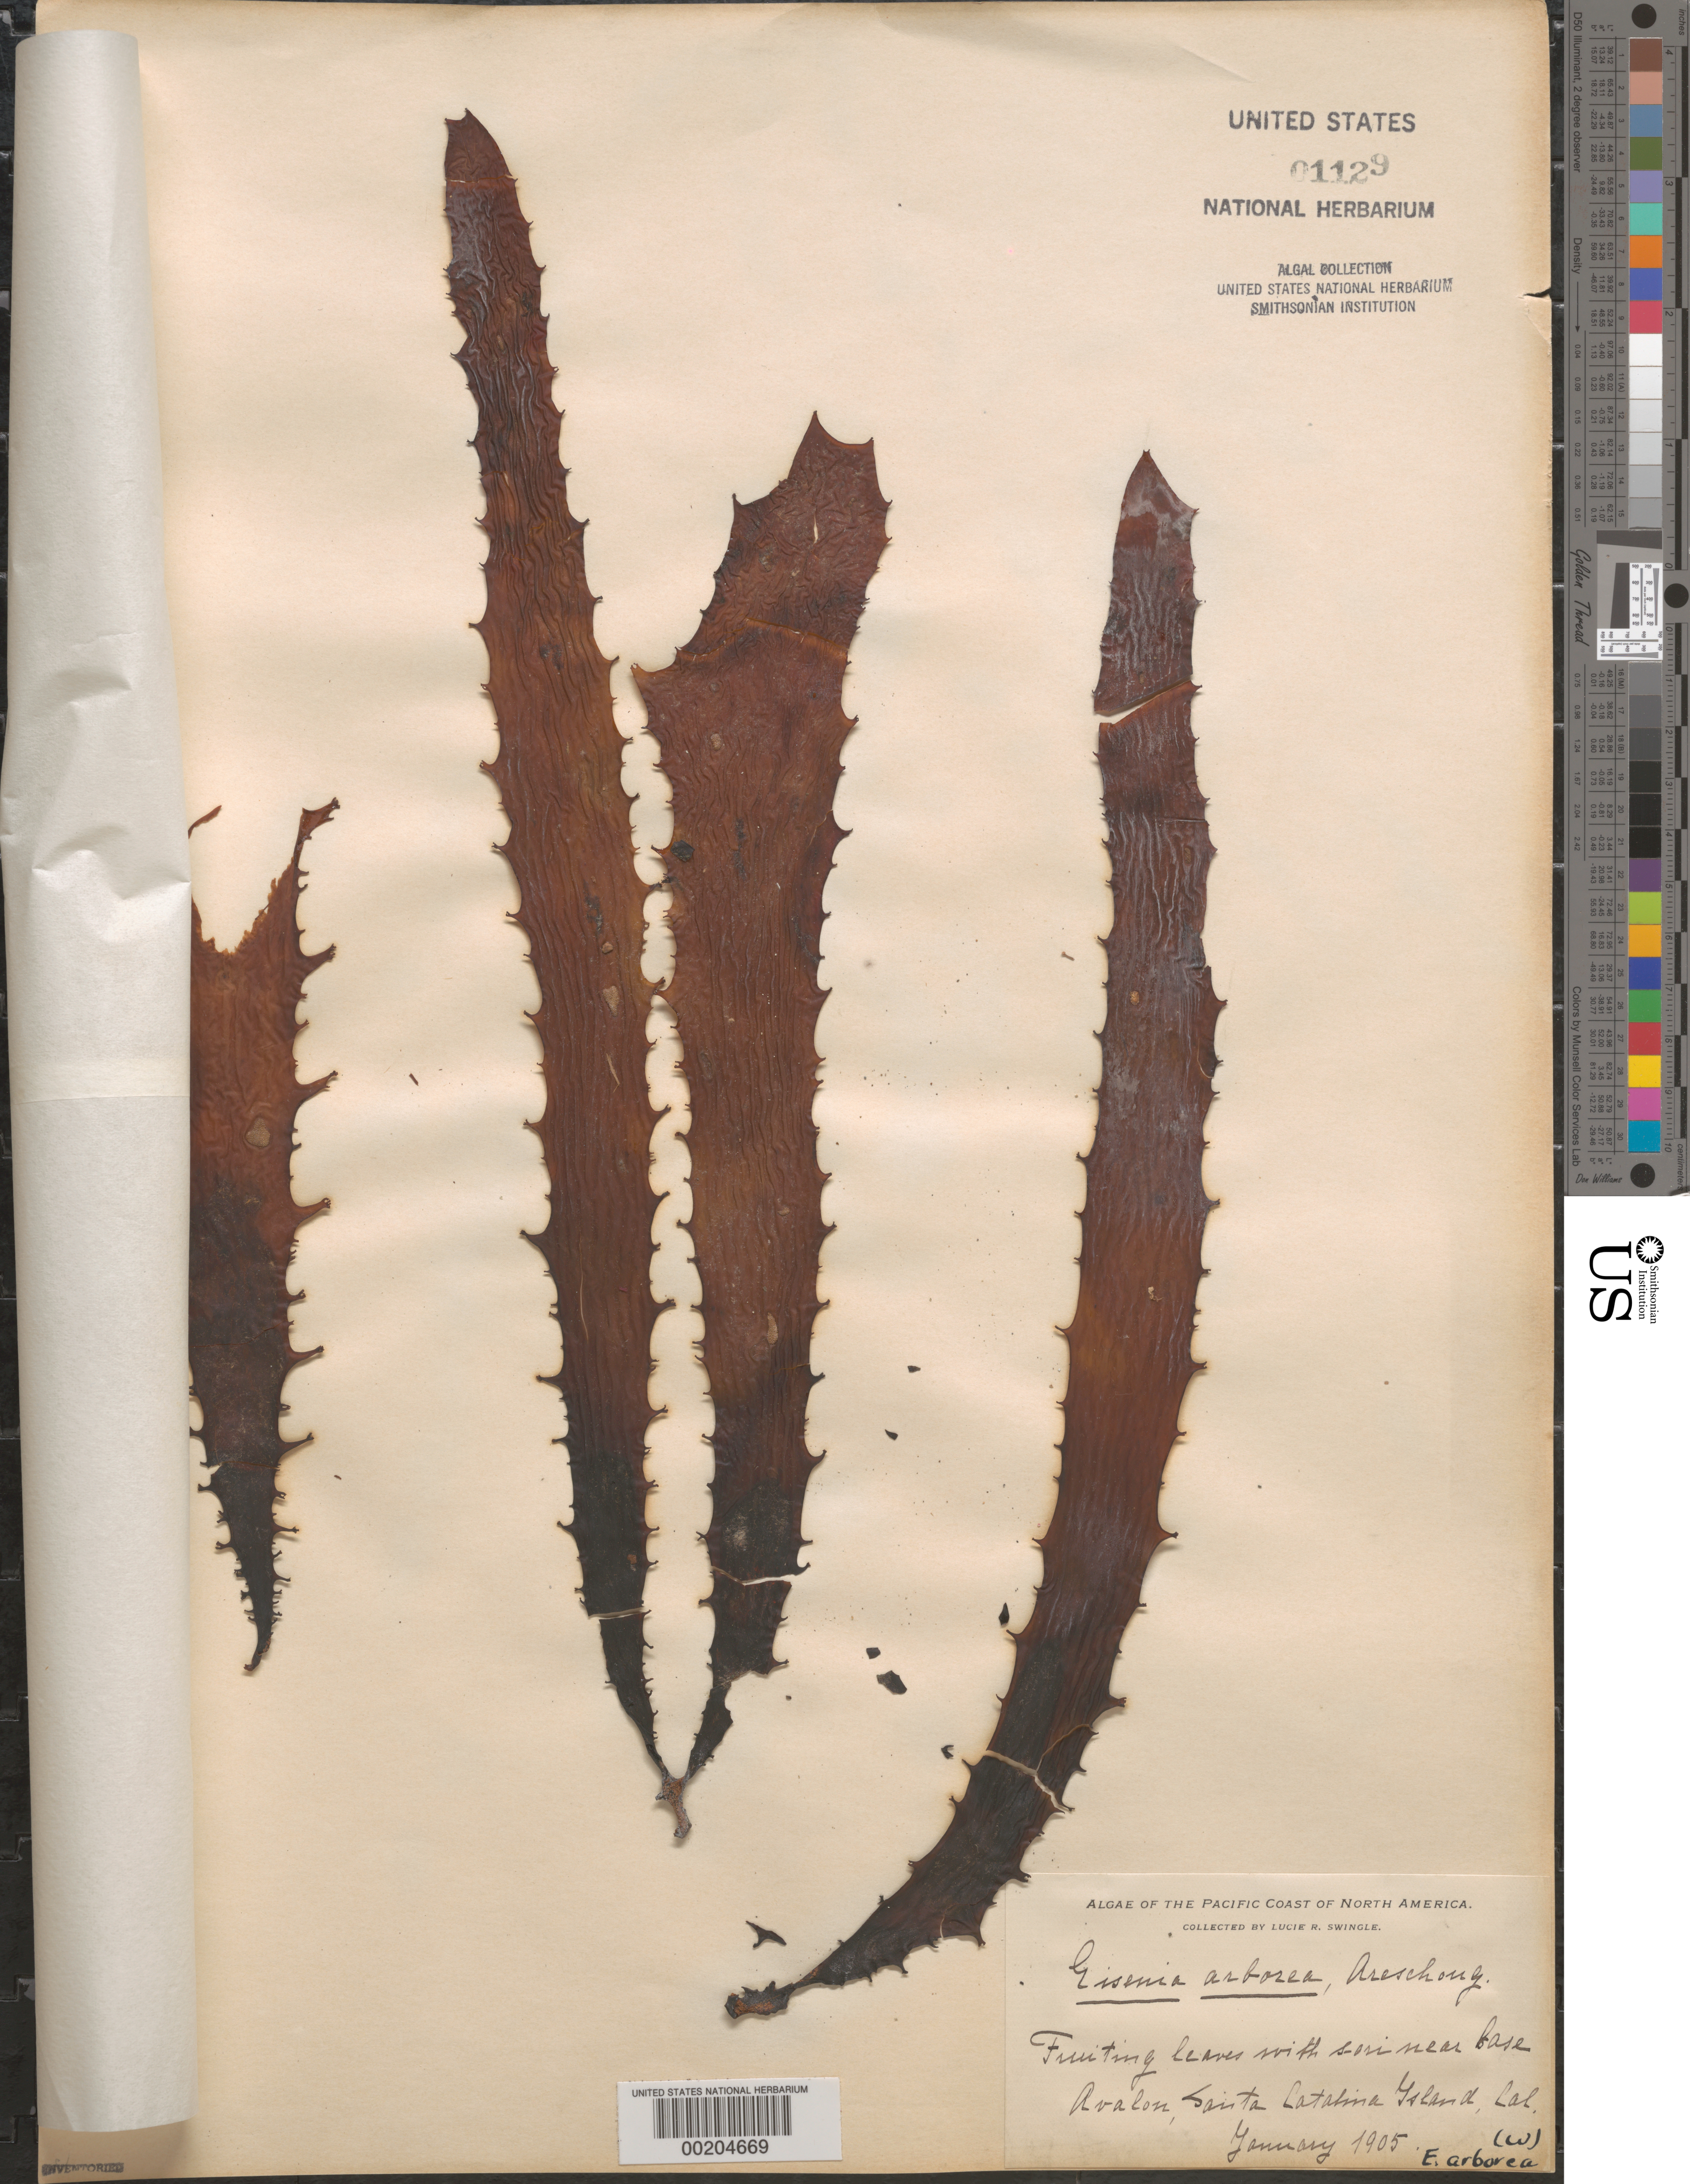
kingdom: Chromista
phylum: Ochrophyta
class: Phaeophyceae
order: Laminariales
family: Lessoniaceae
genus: Eisenia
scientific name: Eisenia arborea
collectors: L. Swingle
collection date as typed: Jan 1905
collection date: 1905-01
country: United States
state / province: California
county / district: Los Angeles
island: Santa Catalina Island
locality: Avalon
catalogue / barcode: US 1129